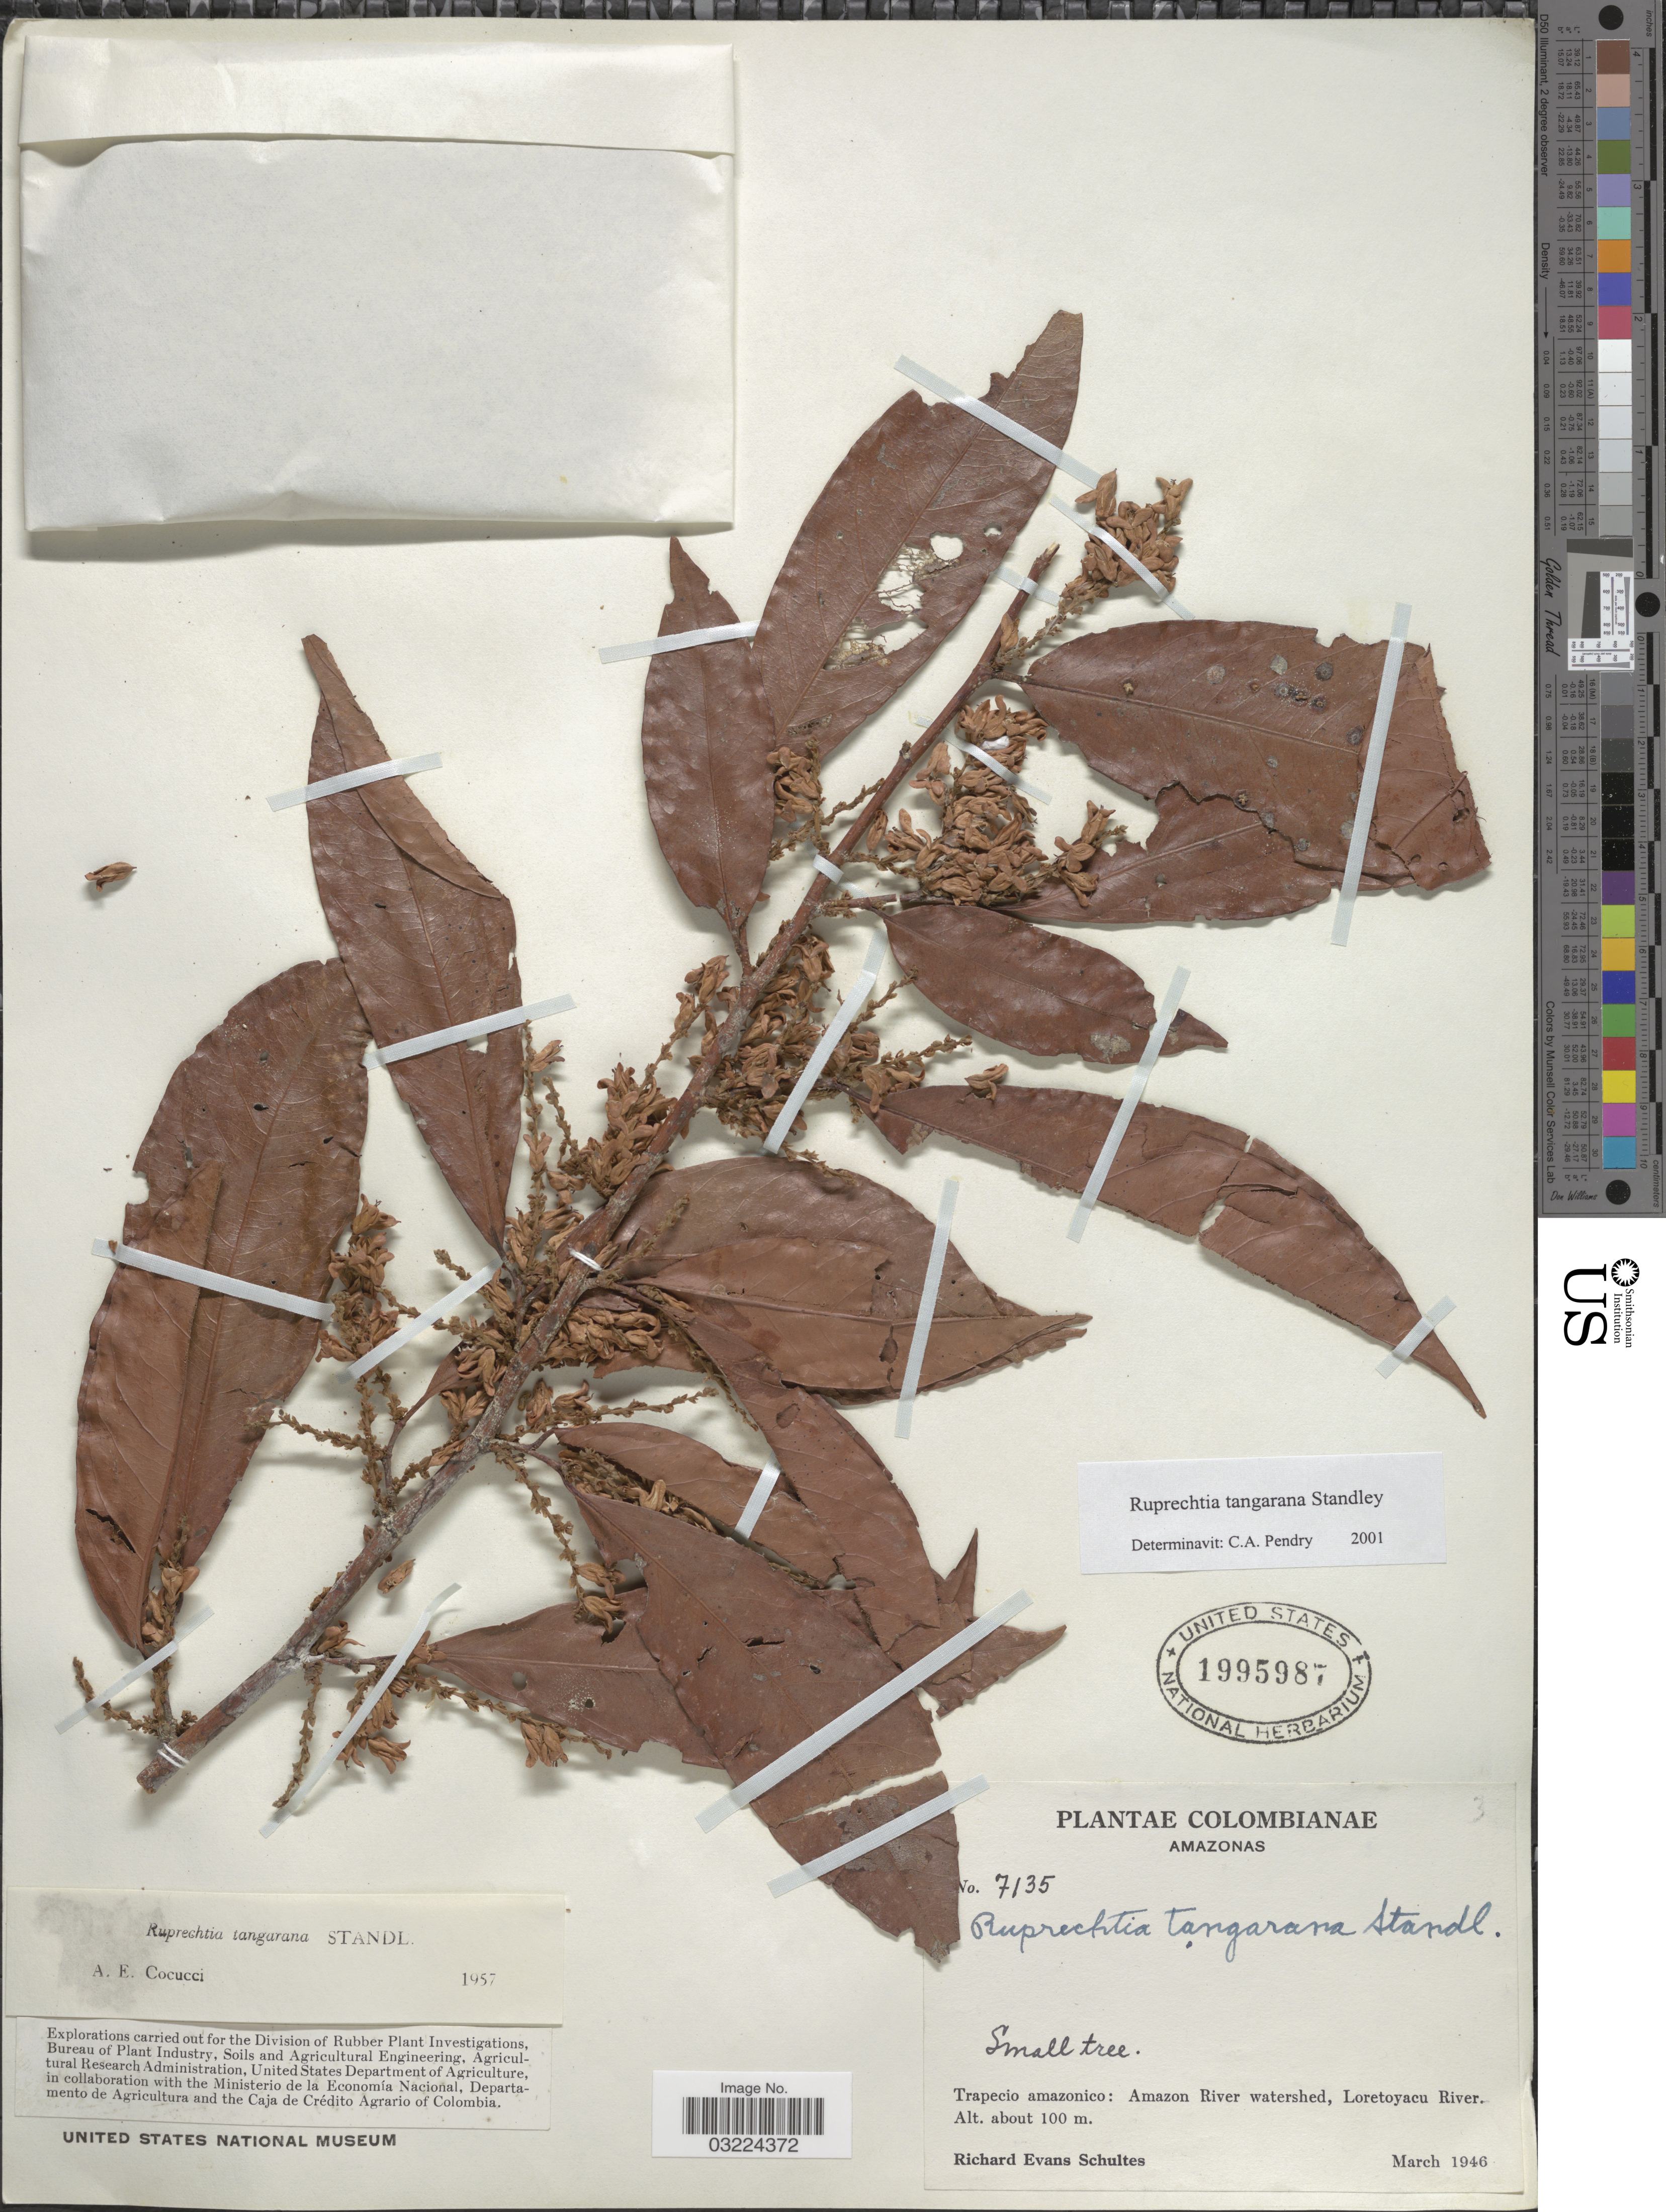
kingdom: Plantae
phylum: Tracheophyta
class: Magnoliopsida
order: Caryophyllales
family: Polygonaceae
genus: Ruprechtia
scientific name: Ruprechtia tangarana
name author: Standl.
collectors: R. E. Schultes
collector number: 7135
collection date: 1946-03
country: Colombia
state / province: Amazônas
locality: Trapecio amazonico: Amazon River watershed, Loretoyacu River.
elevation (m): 100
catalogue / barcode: US 1995987